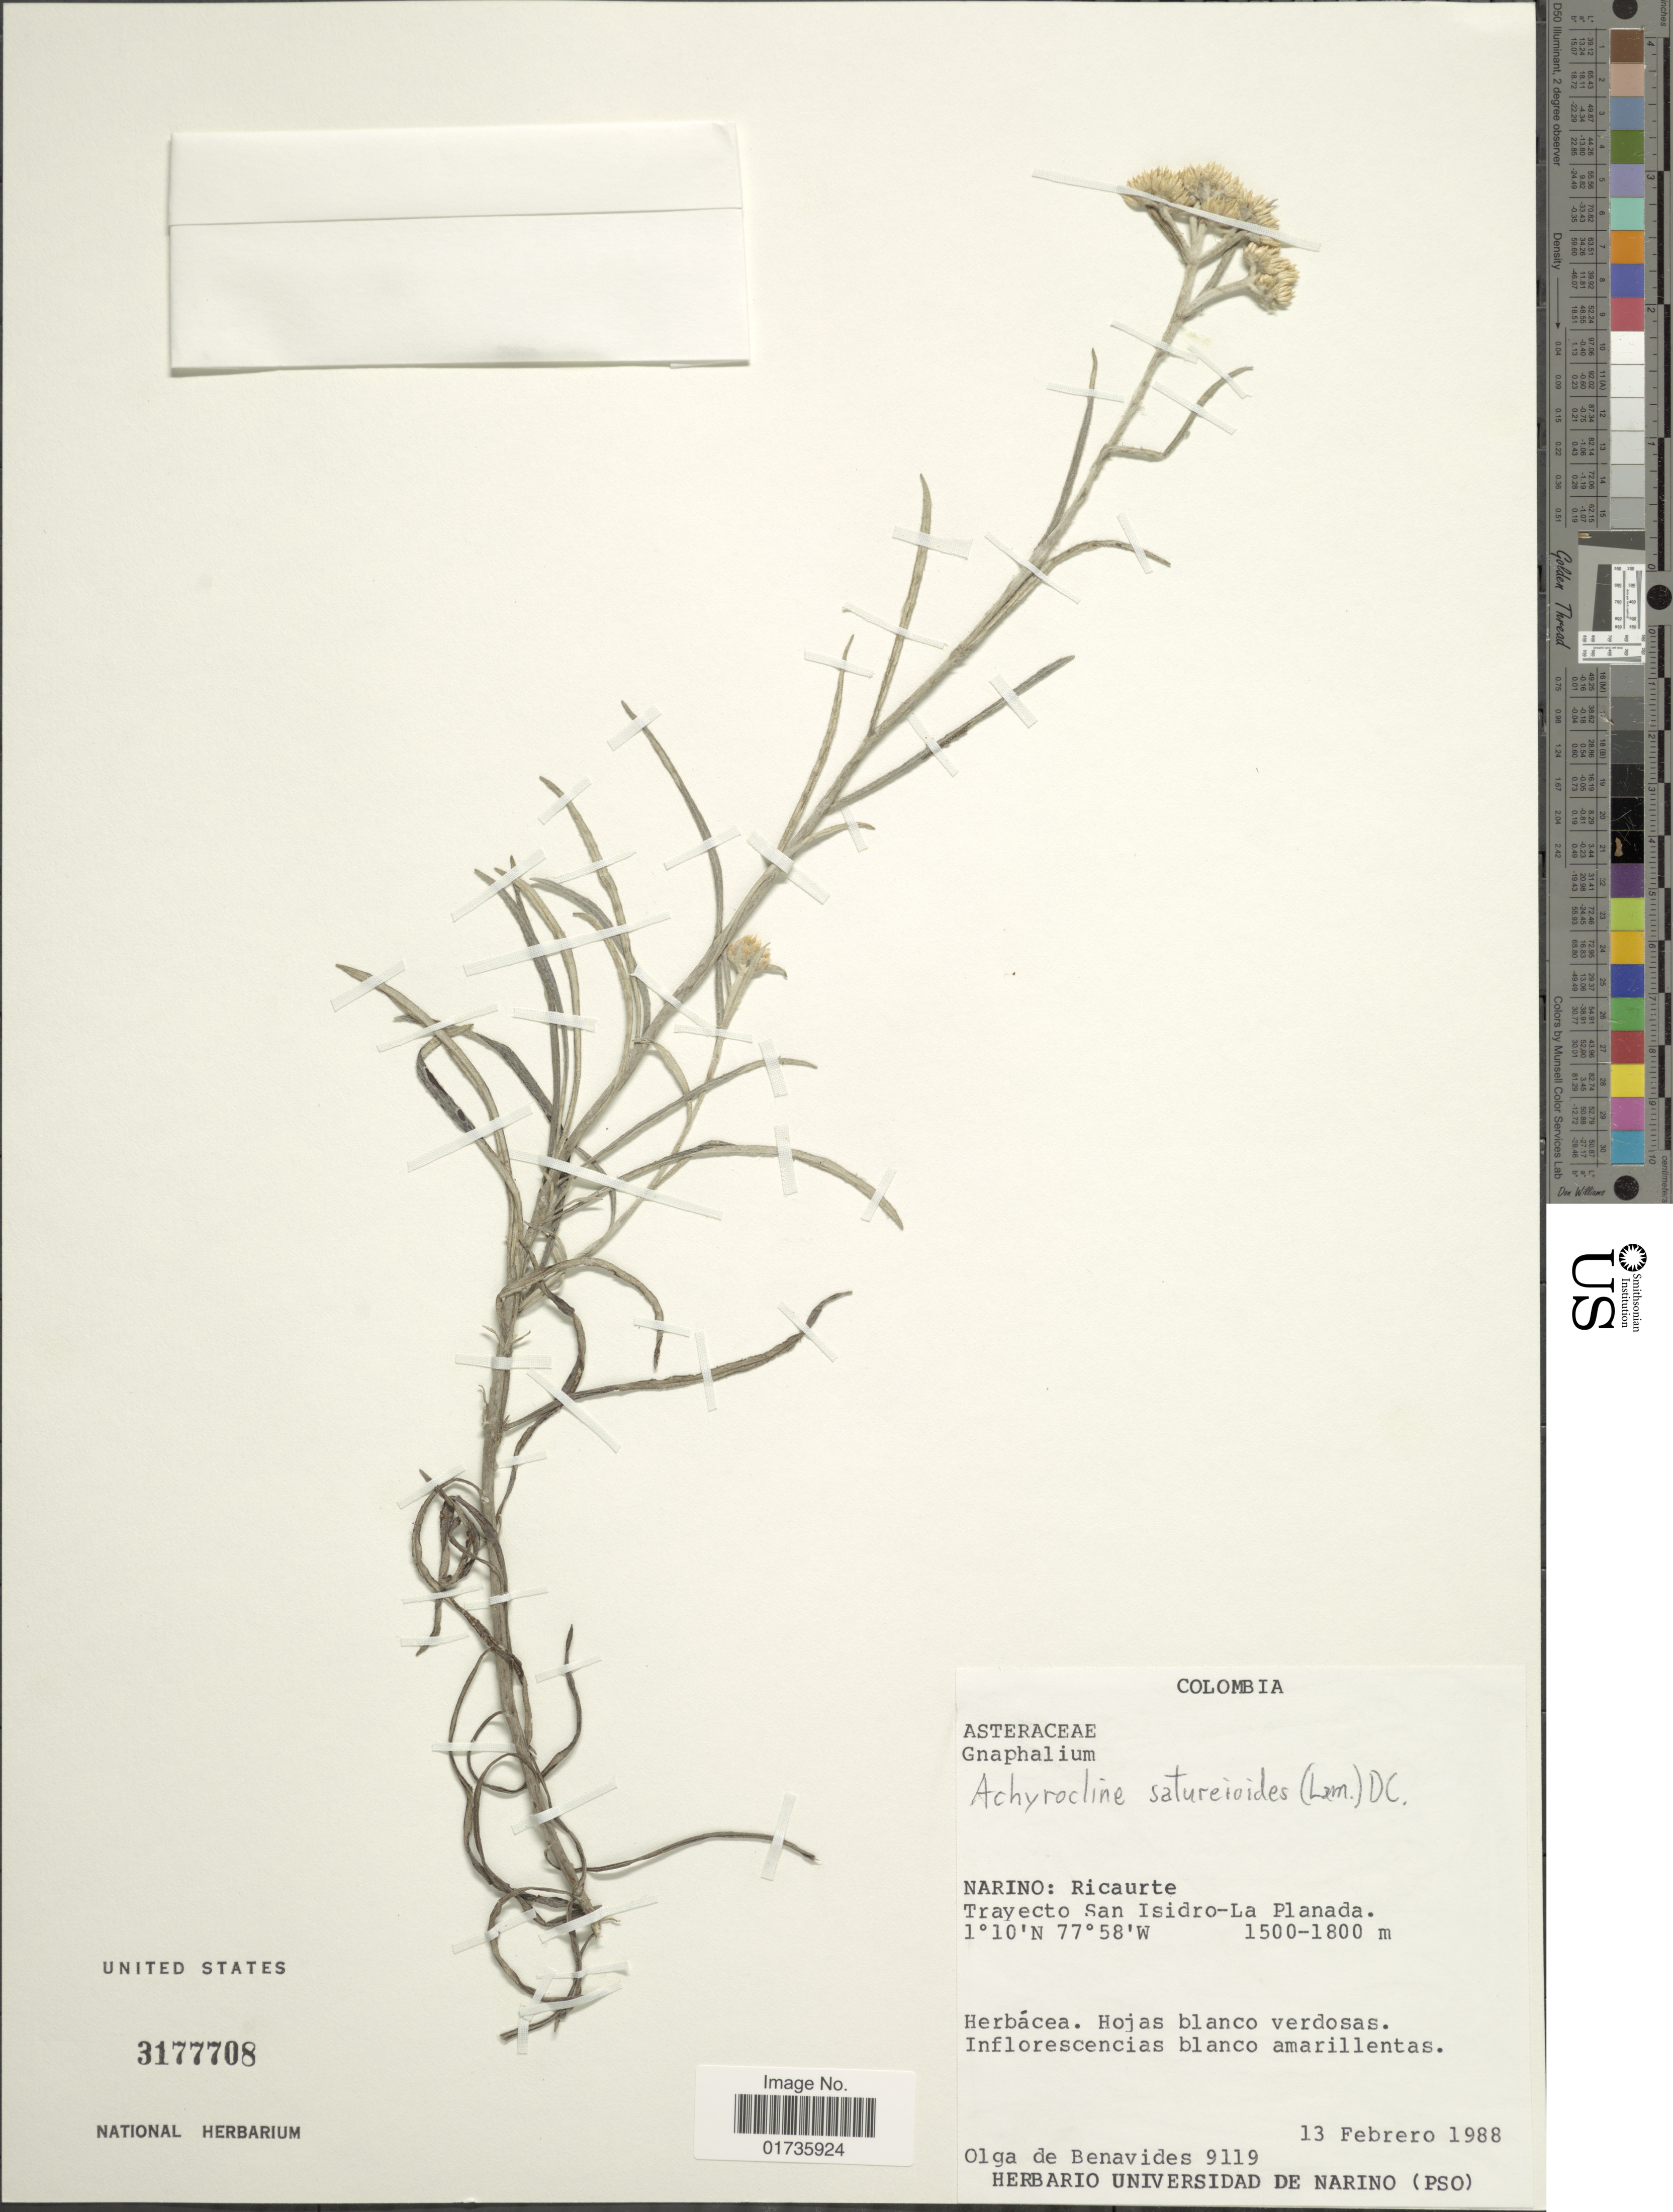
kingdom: Plantae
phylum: Tracheophyta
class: Magnoliopsida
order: Asterales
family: Asteraceae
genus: Achyrocline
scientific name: Achyrocline satureioides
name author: (Lam.) DC.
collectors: Olga S. de Benavides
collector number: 9119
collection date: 1988-02-13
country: Colombia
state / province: Nariño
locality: Ricaurte, Trayecto San Isidro-La Planada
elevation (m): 1500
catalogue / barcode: US 3177708